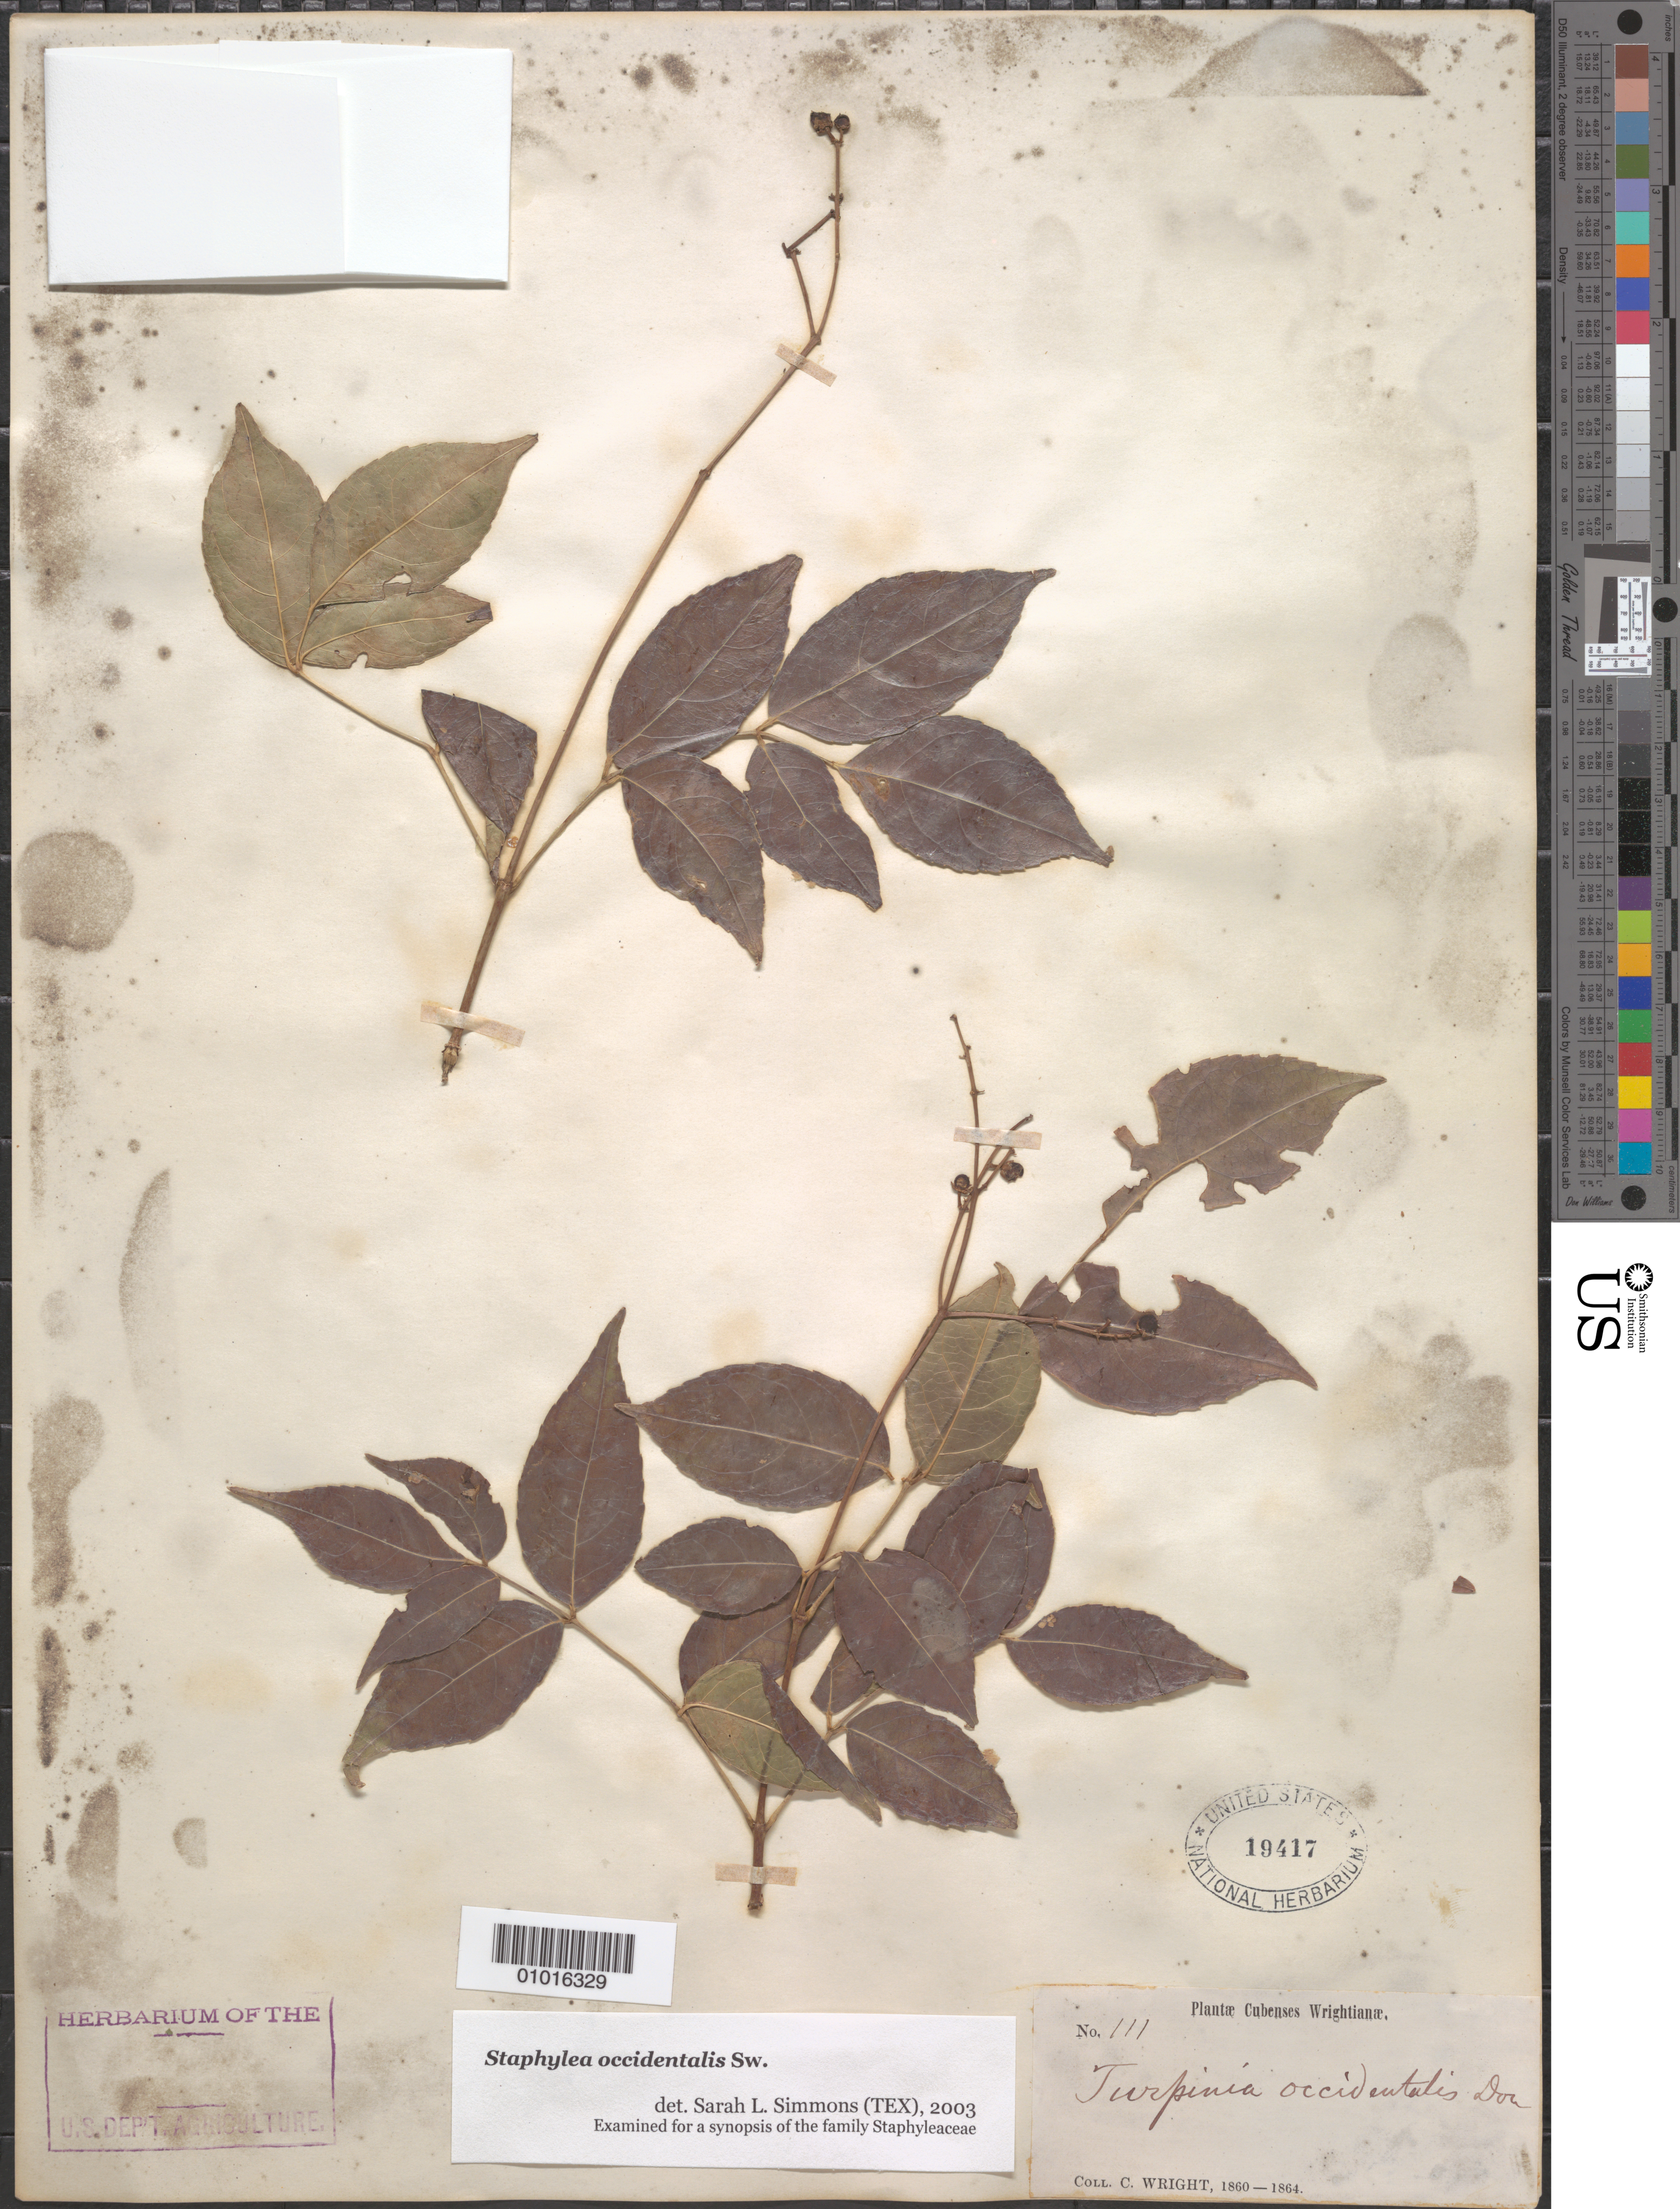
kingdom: Plantae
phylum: Tracheophyta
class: Magnoliopsida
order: Crossosomatales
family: Staphyleaceae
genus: Staphylea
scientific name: Staphylea occidentalis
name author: Sw.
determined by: Simmons, S. L.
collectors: C. Wright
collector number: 111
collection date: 1860/1864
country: Cuba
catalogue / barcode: US 19417